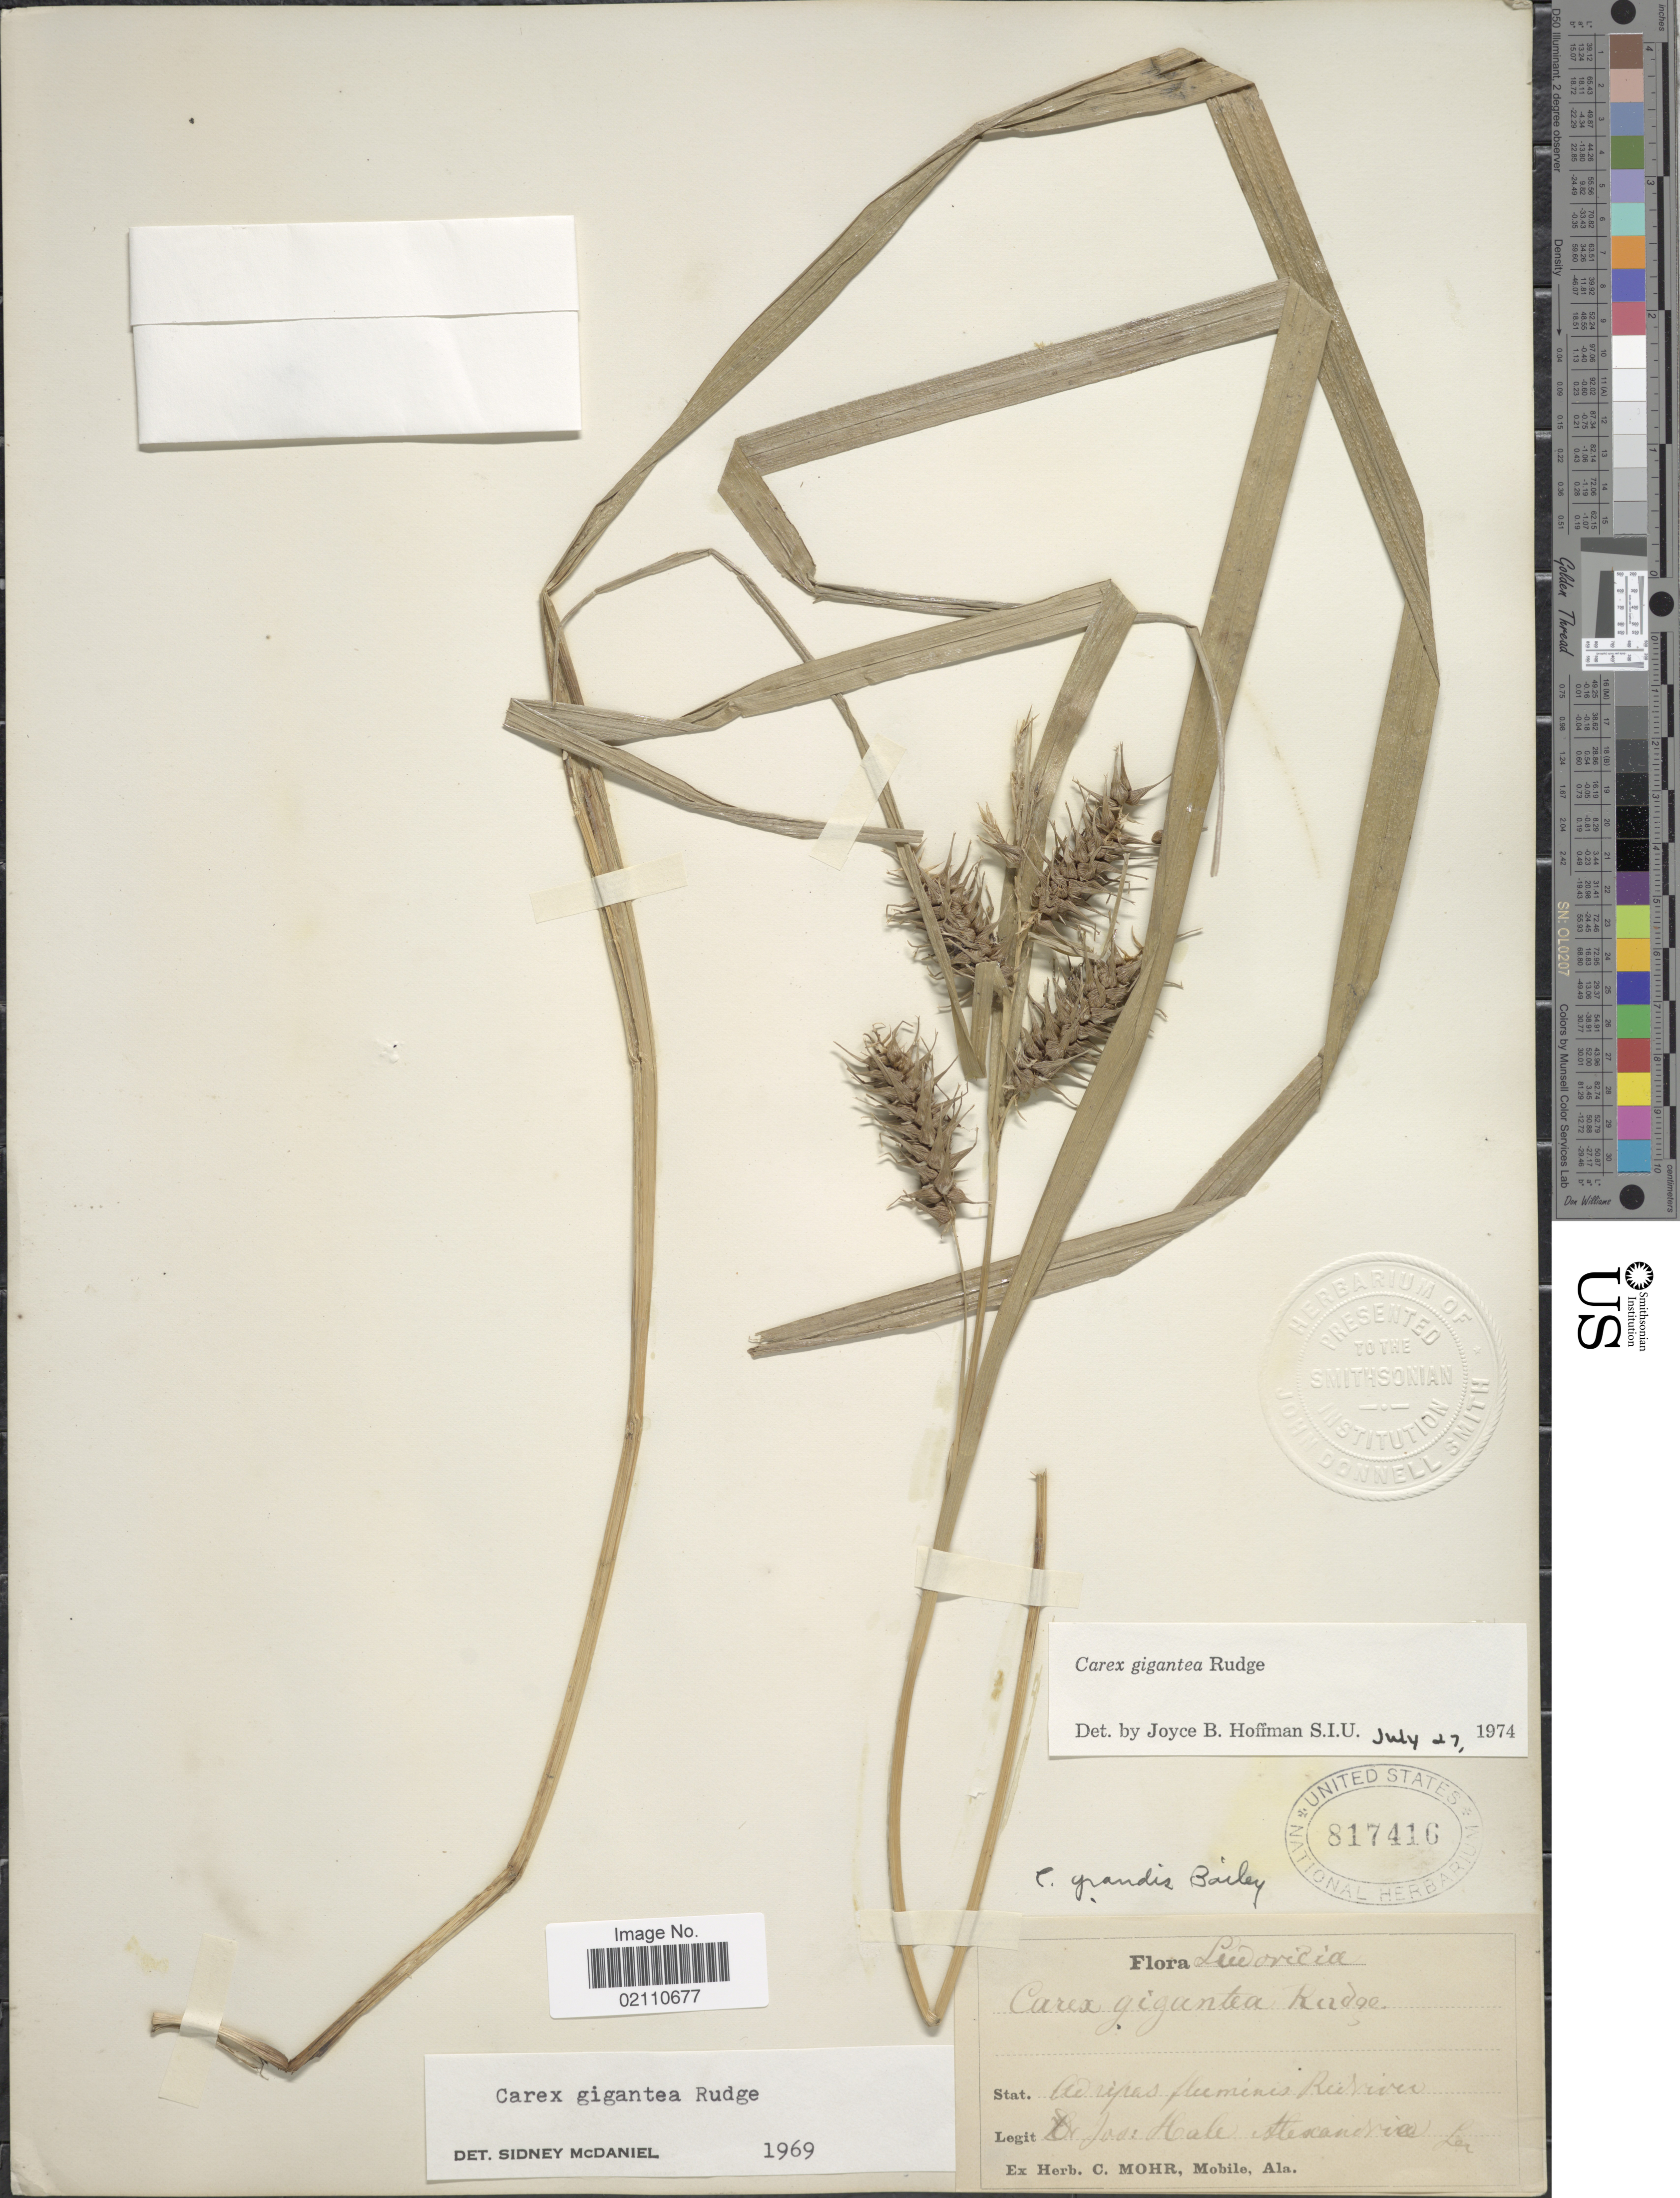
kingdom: Plantae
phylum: Tracheophyta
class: Liliopsida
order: Poales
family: Cyperaceae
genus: Carex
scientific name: Carex gigantea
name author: Rudge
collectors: J. Hale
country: United States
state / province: Louisiana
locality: Ad ripes fluminis Redriver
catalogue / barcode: US 817416